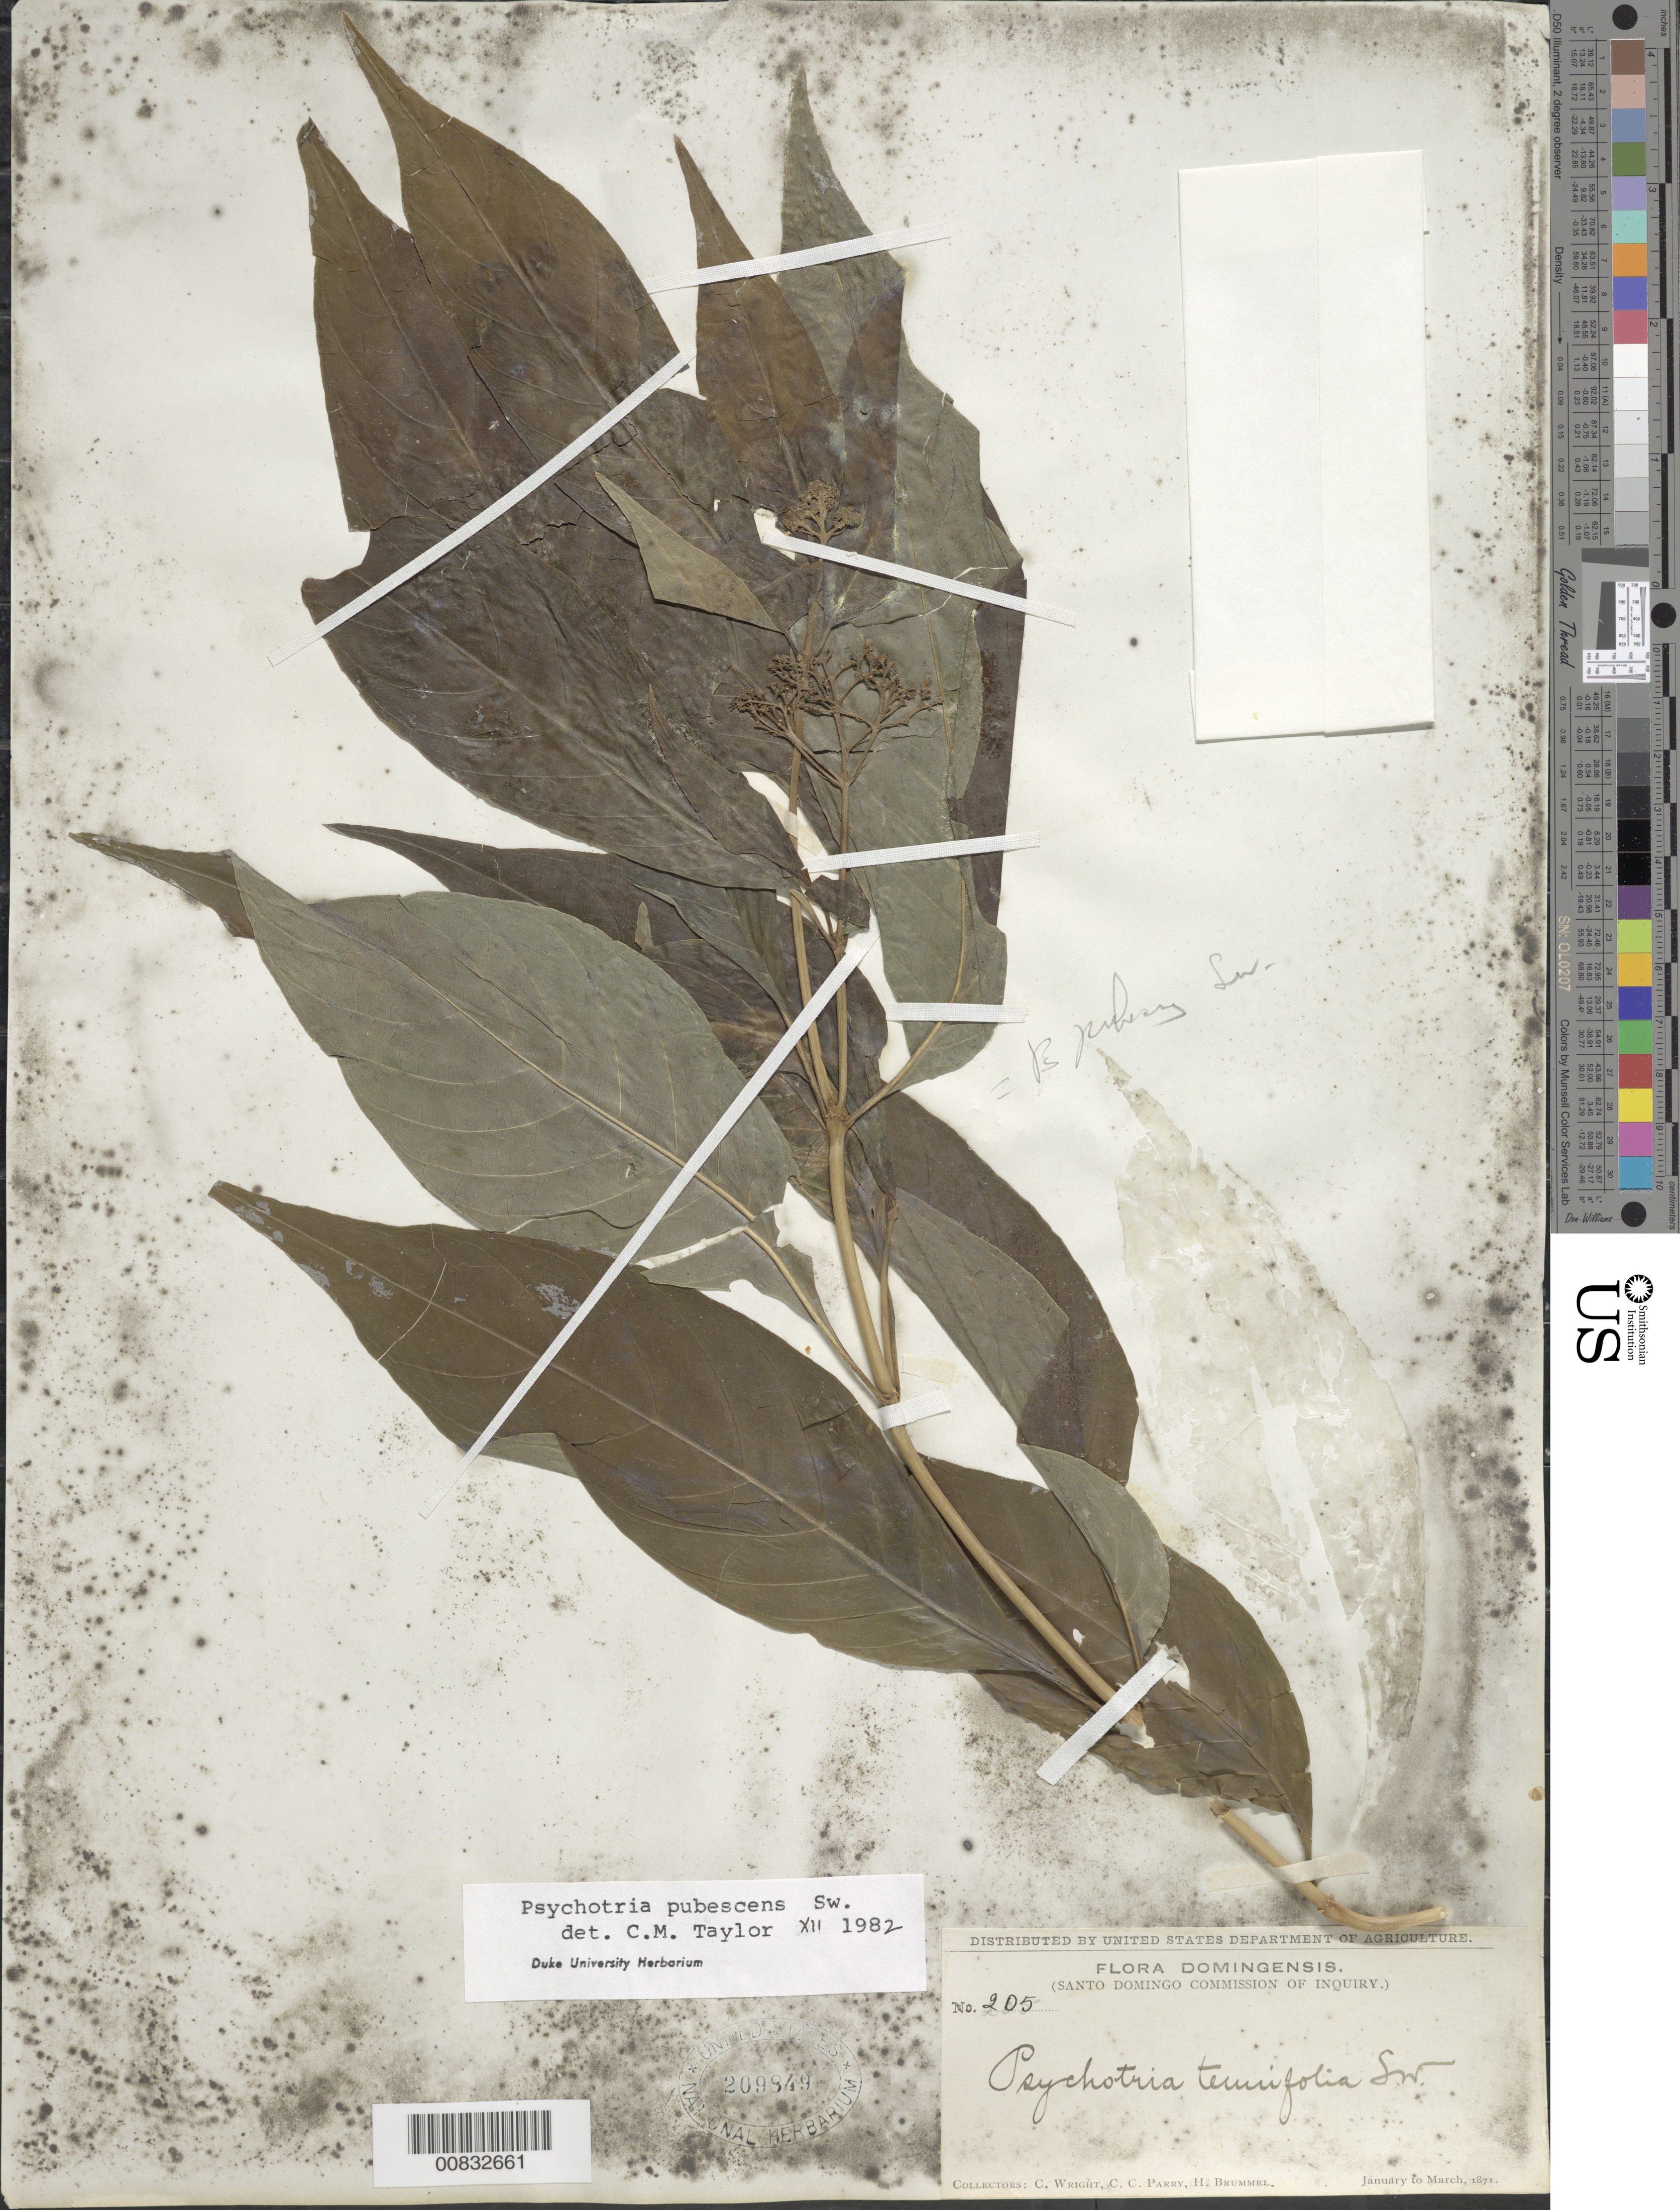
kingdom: Plantae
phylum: Tracheophyta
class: Magnoliopsida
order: Gentianales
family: Rubiaceae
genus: Psychotria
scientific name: Psychotria pubescens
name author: Sw.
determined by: Taylor, Charlotte M.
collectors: C. Wright, C. C. Parry & H. Brummel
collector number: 205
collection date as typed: Jan 1871 to -- Mar 1871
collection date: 1871-01/1871-03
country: Dominican Republic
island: Hispaniola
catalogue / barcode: US 209849